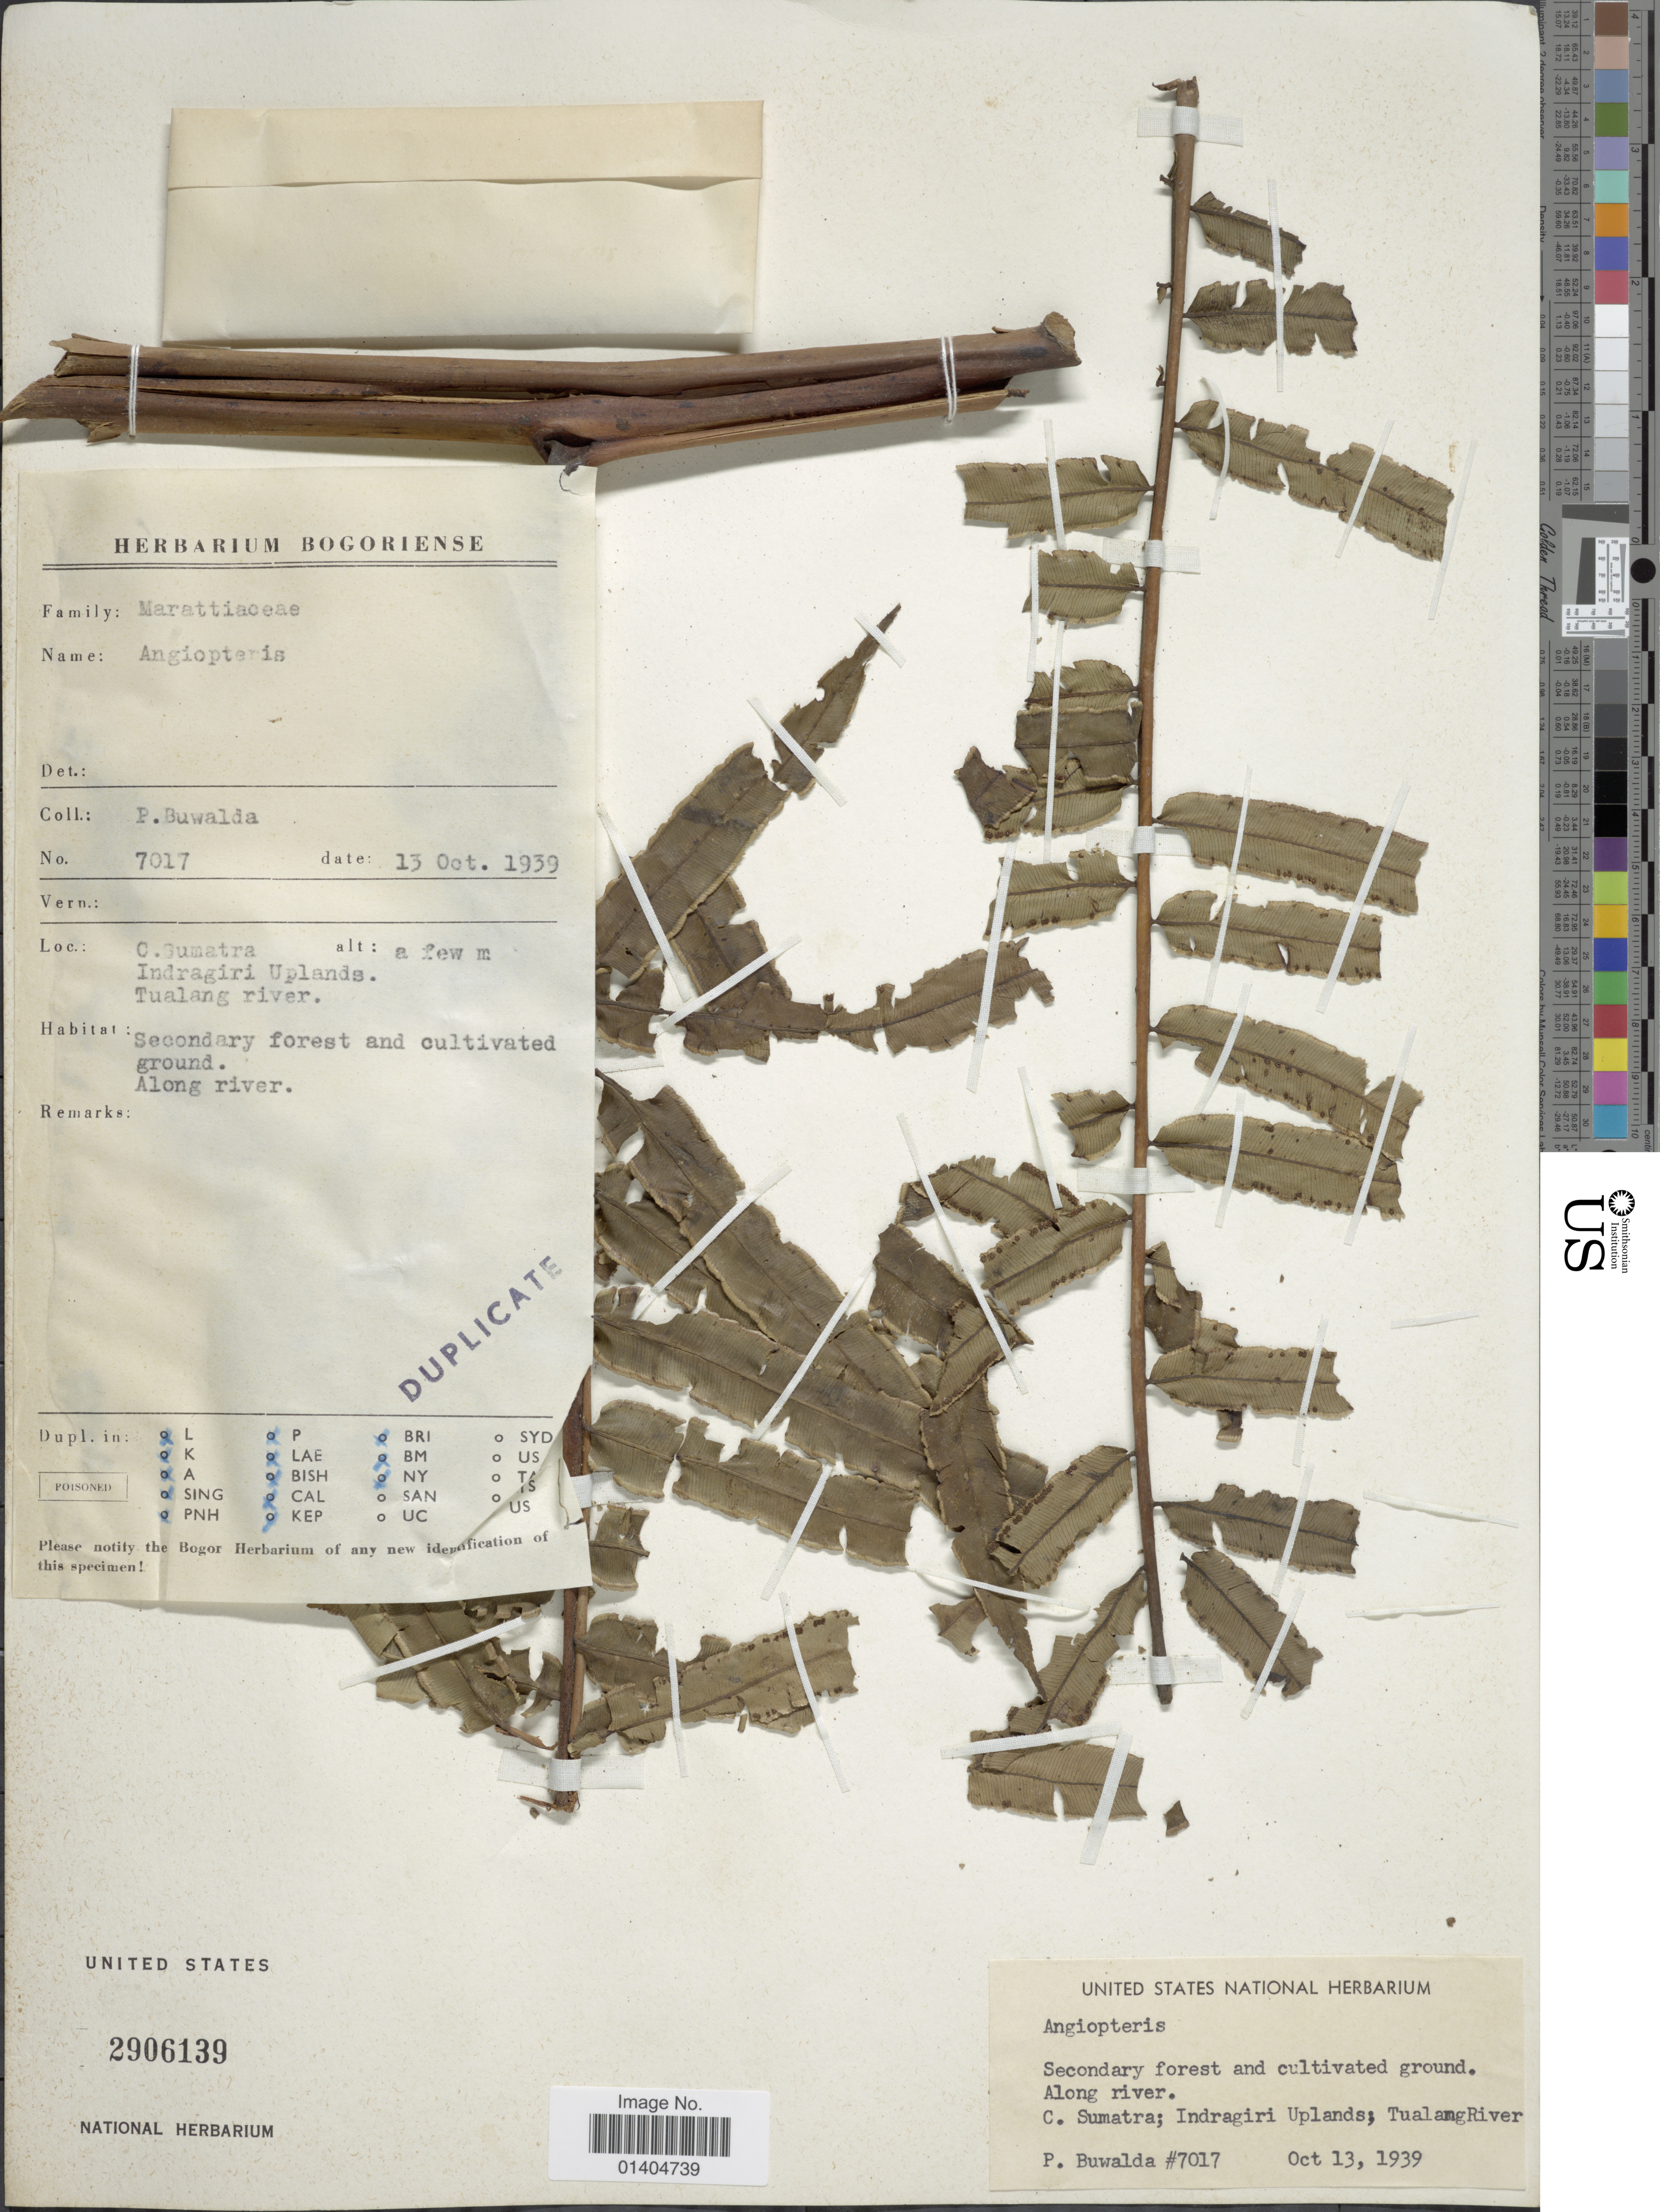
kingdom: Plantae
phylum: Tracheophyta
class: Polypodiopsida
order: Marattiales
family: Marattiaceae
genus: Angiopteris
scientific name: Angiopteris sp.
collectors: P. Buwalda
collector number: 7017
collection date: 1939-10-13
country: Indonesia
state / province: Sumatra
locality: C. Sumatra Indragiri Uplands Tualang river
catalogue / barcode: US 2906139